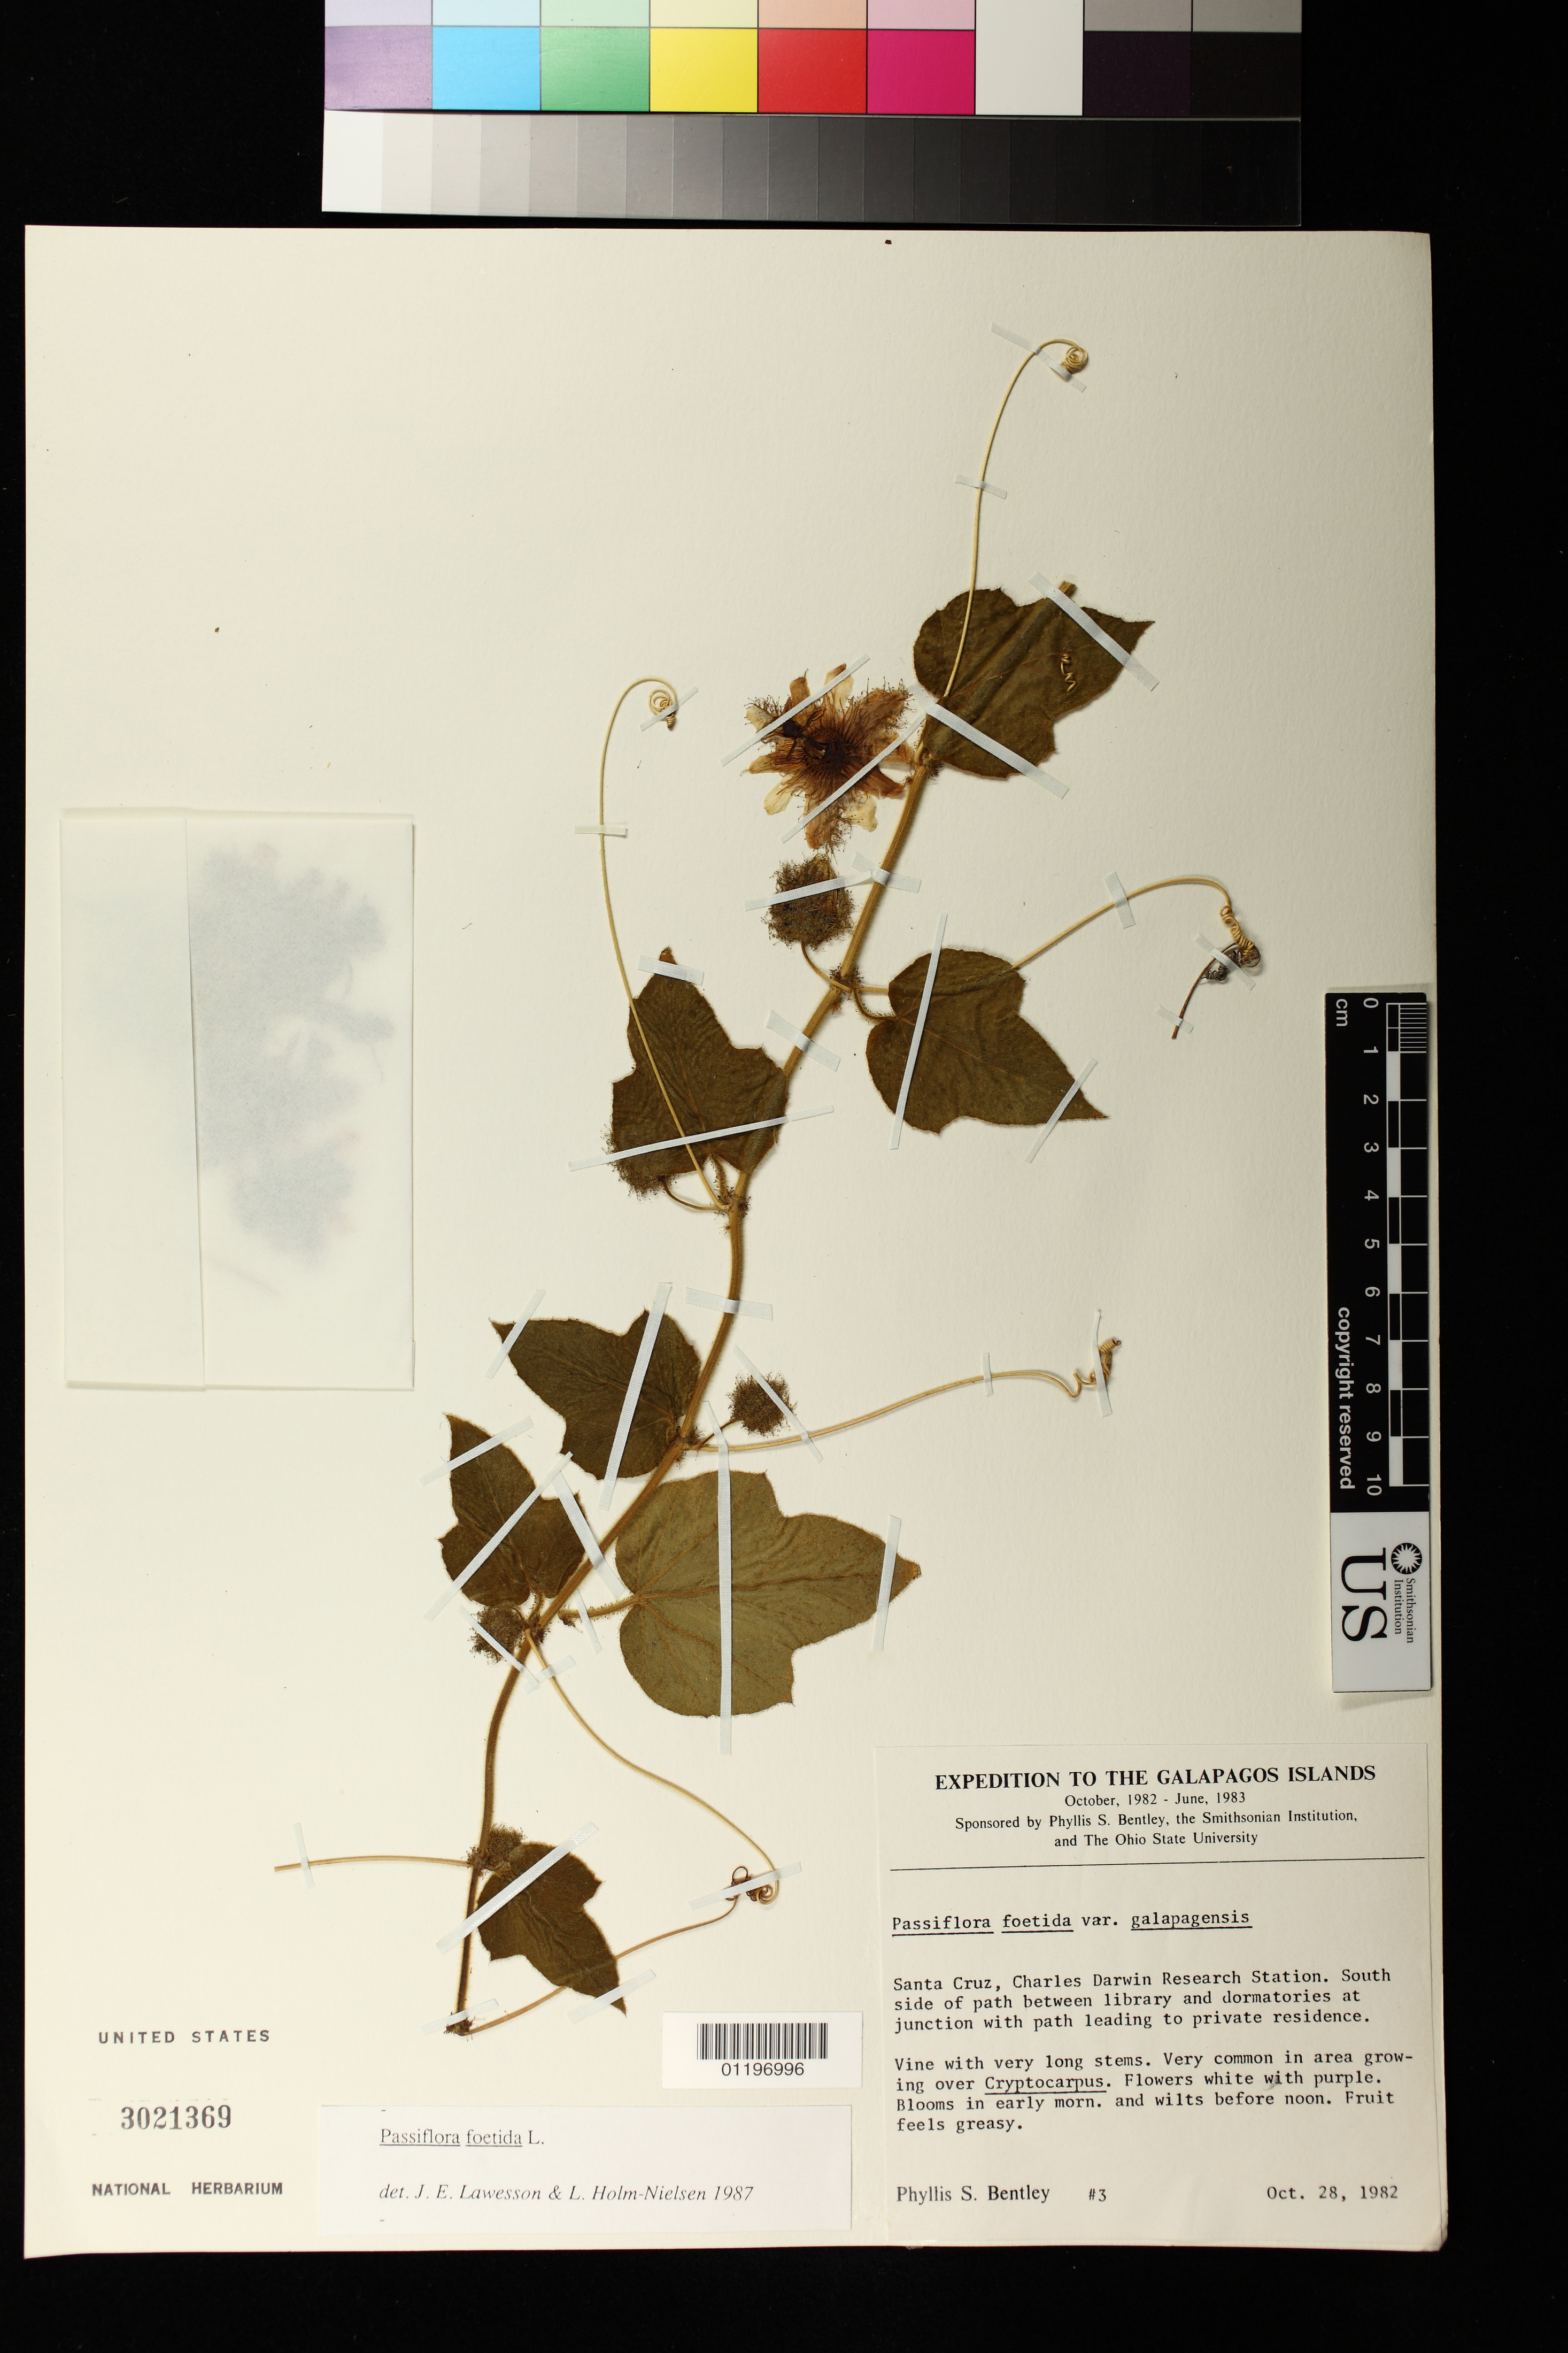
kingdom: Plantae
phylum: Tracheophyta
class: Magnoliopsida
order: Malpighiales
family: Passifloraceae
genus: Passiflora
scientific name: Passiflora foetida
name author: L.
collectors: P. S. Bentley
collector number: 3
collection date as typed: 28 Oct 1982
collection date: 1982-10-28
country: Ecuador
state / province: Colón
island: Santa Cruz [Indefatigable, Chaves]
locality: Santa Cruz, Charles Darwin Research Station. South side of path between library and dormatories at junction with path leading to private residence.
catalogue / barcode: US 3021369